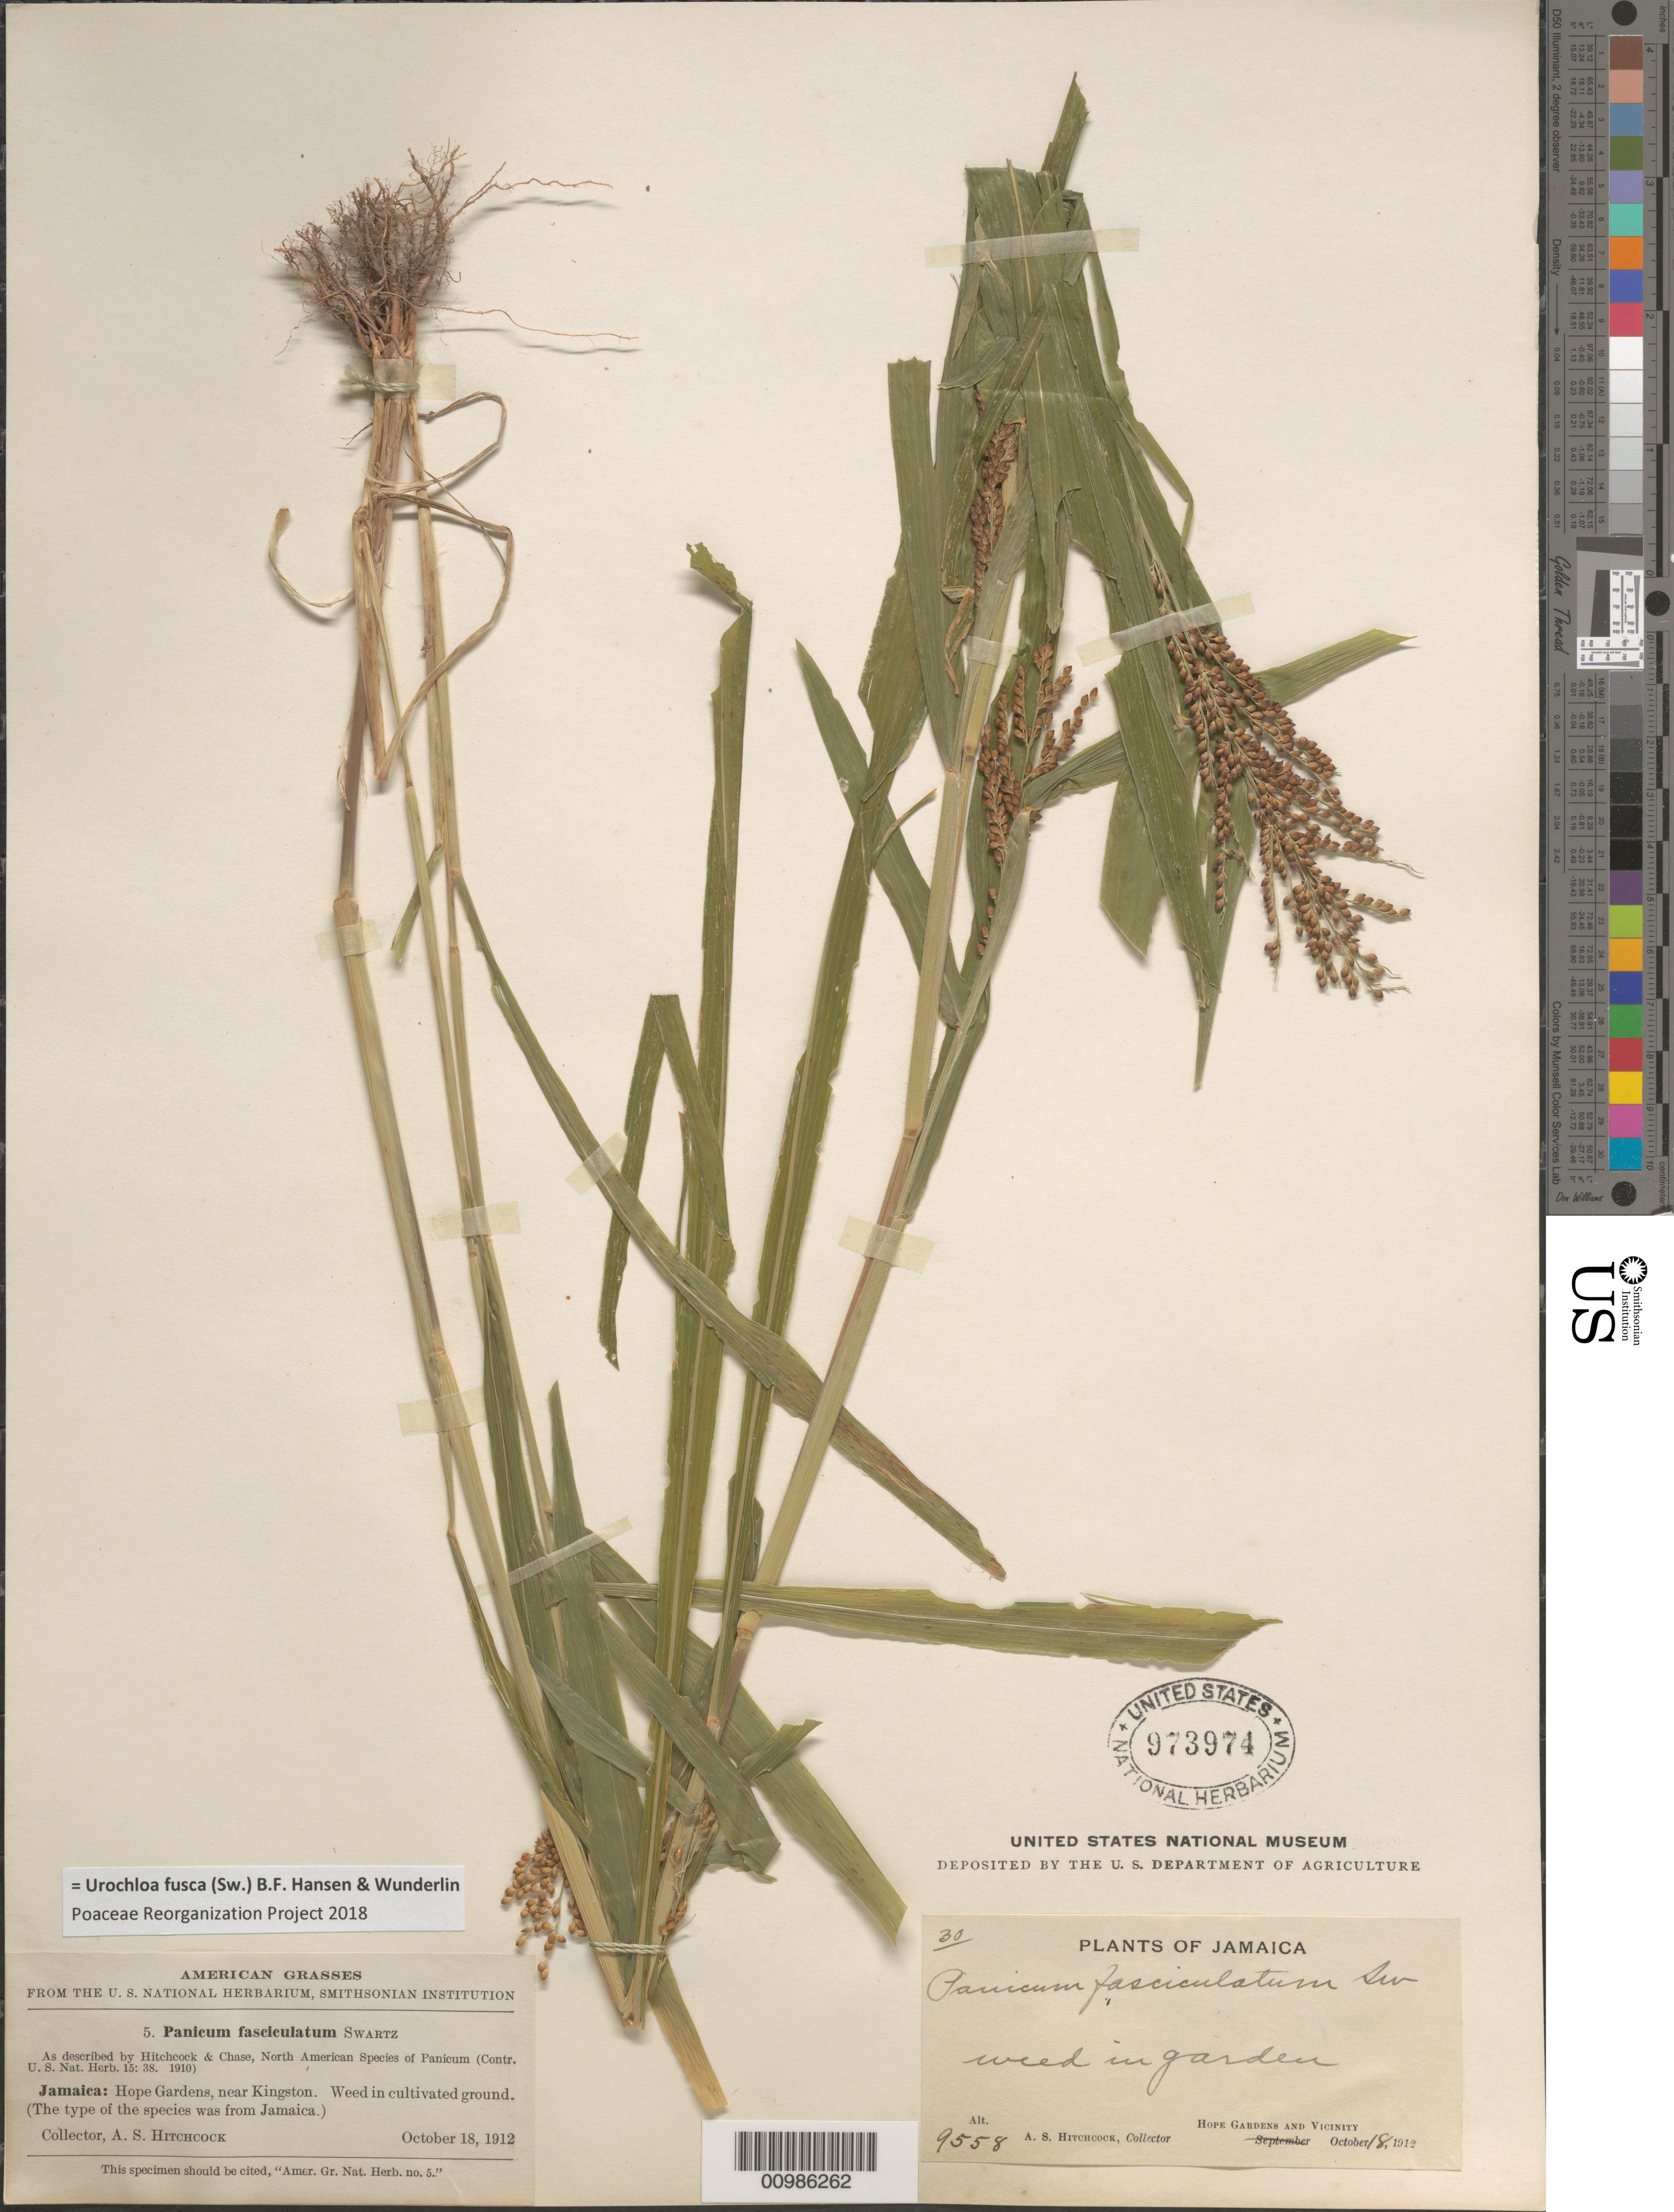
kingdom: Plantae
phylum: Tracheophyta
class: Liliopsida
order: Poales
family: Poaceae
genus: Brachiaria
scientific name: Brachiaria fasciculata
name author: (Sw.) Parodi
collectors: A. S. Hitchcock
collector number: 9558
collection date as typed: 18 Oct 1912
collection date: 1912-10-18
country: Jamaica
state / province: Kingston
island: Jamaica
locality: Hope Gardens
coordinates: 0 N, 0 E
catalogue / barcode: US 973974